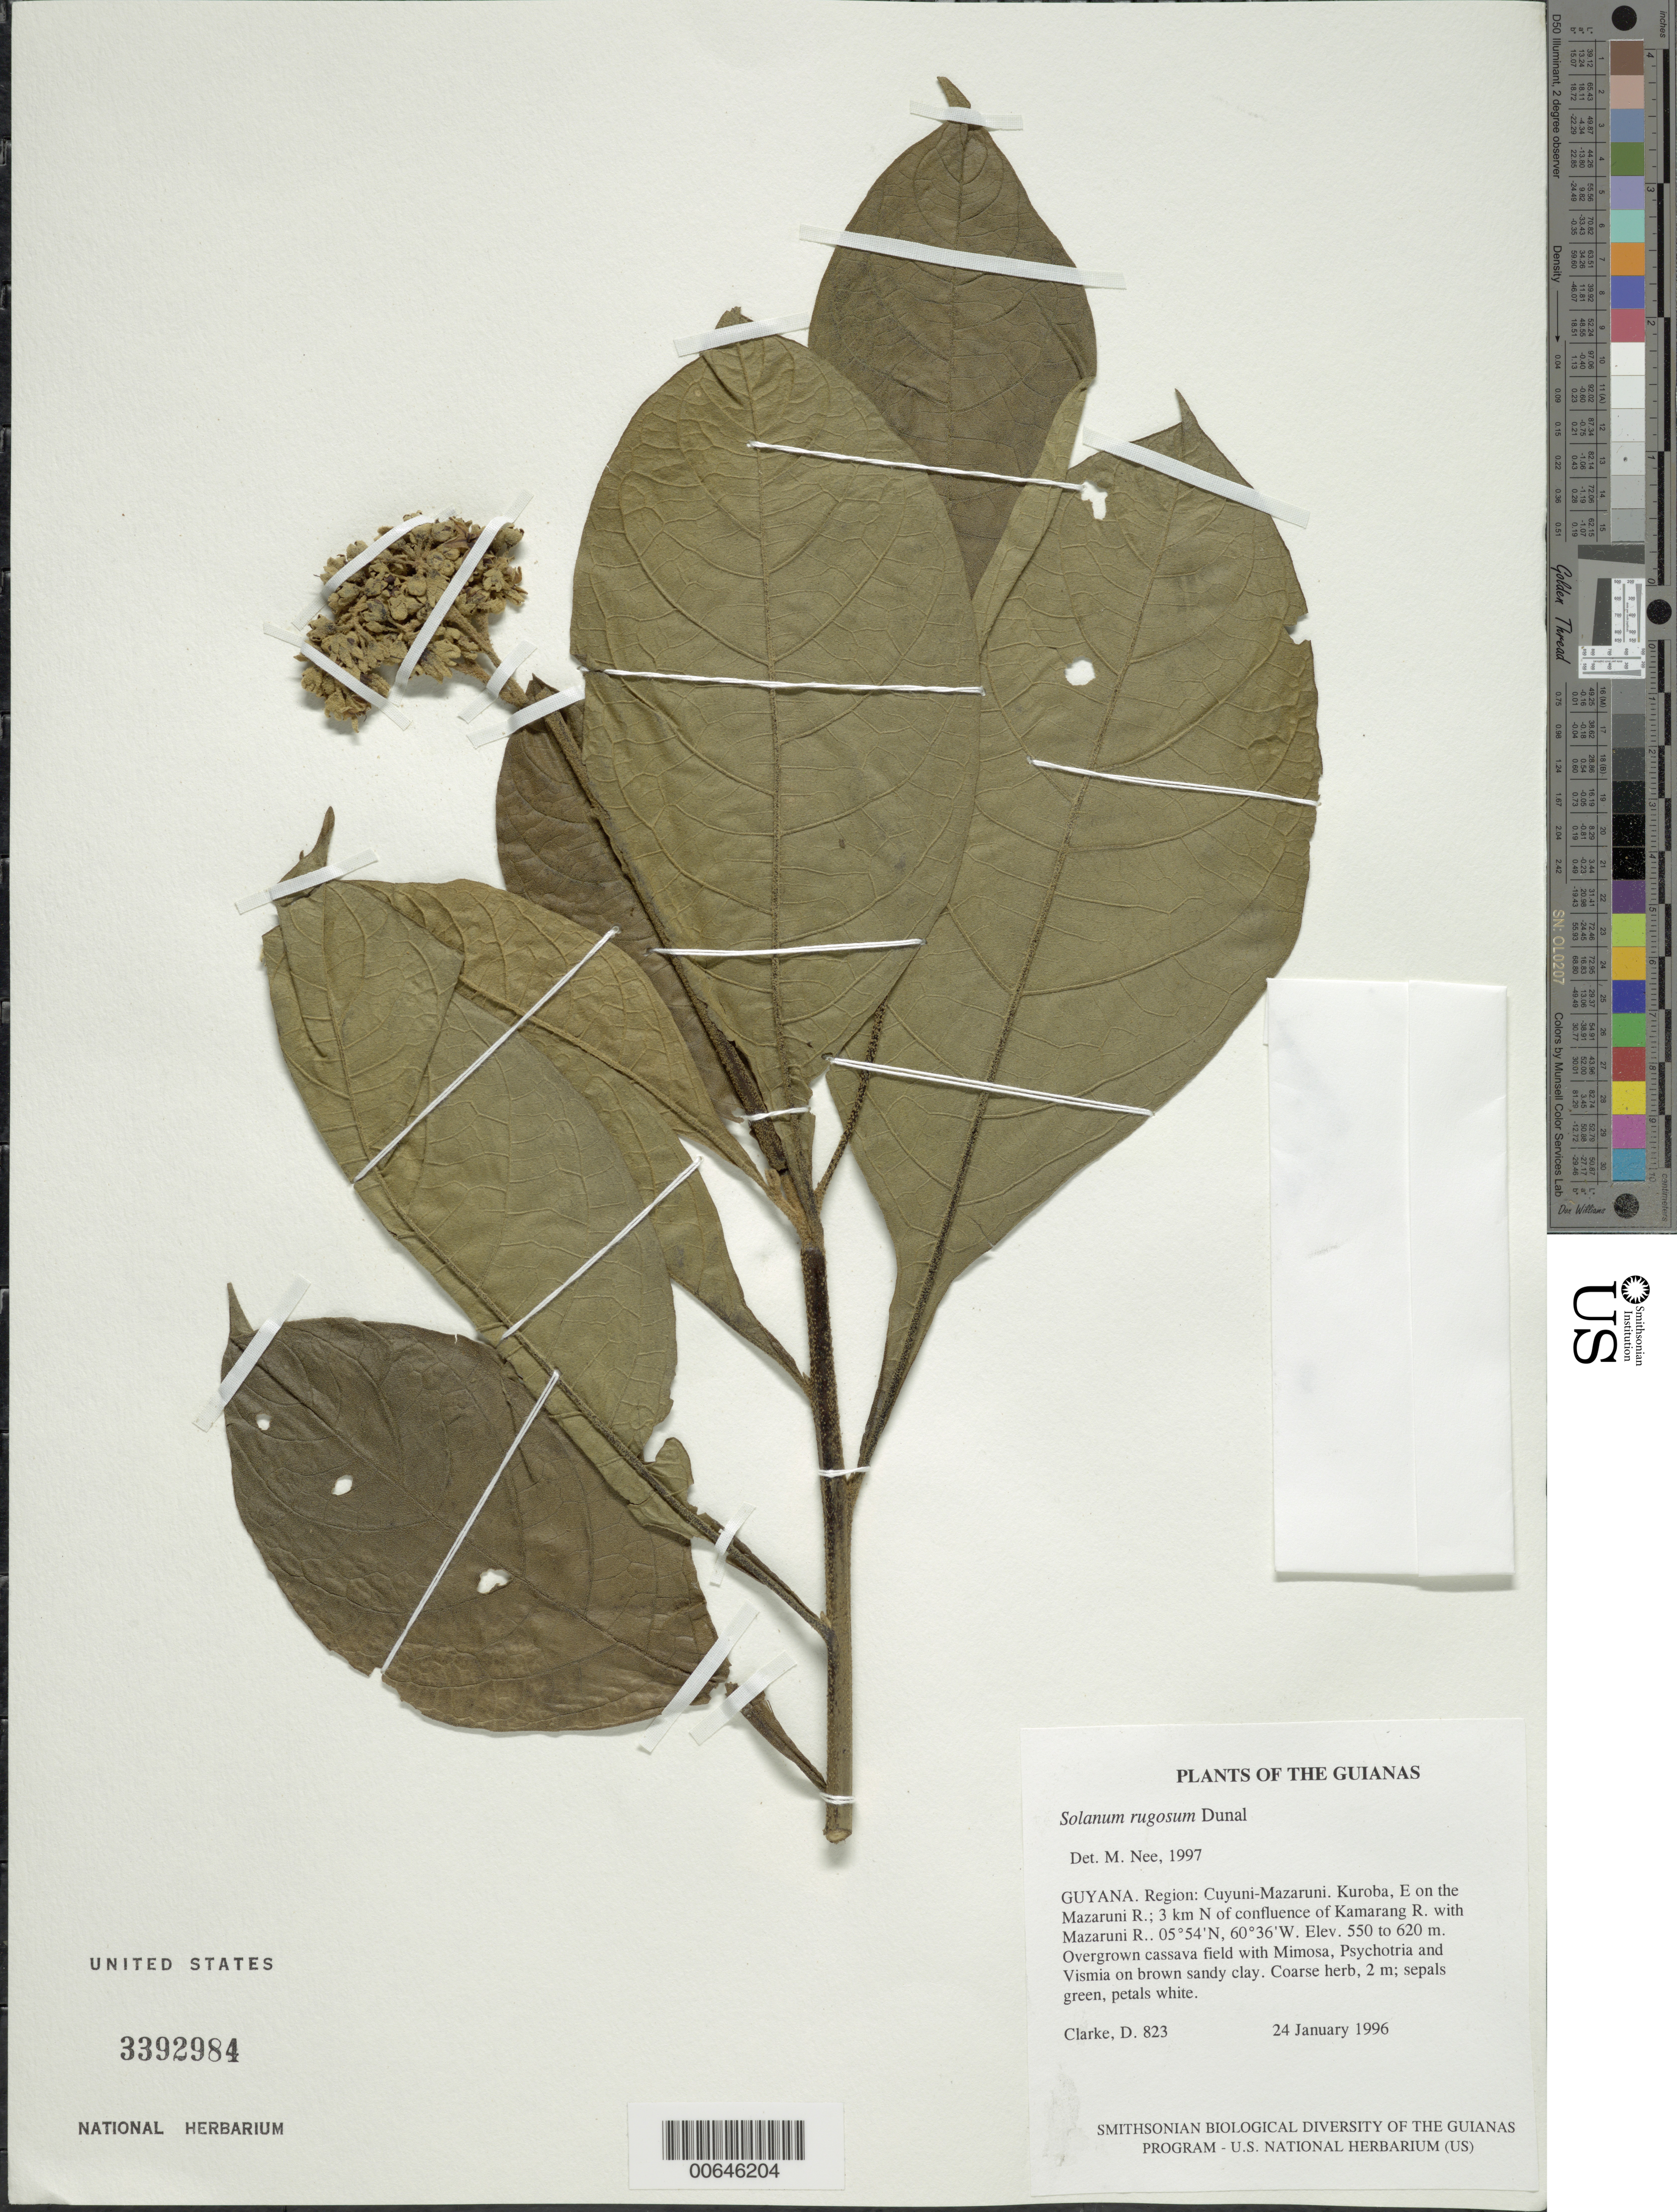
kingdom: Plantae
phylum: Tracheophyta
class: Magnoliopsida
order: Solanales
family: Solanaceae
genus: Solanum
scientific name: Solanum rugosum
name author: Dunal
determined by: Nee, Michael H.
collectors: H. D. Clarke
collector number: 823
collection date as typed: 1 Jan 1996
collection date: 1996-01-01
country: Guyana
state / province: Cuyuni-Mazaruni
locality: Kuroba, E on the Mazaruni R.; 3 km N of confluence of Kamarang R. with Mazaruni R.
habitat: Overgrown cassava field on brown sandy clay.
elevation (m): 550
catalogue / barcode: US 3392984